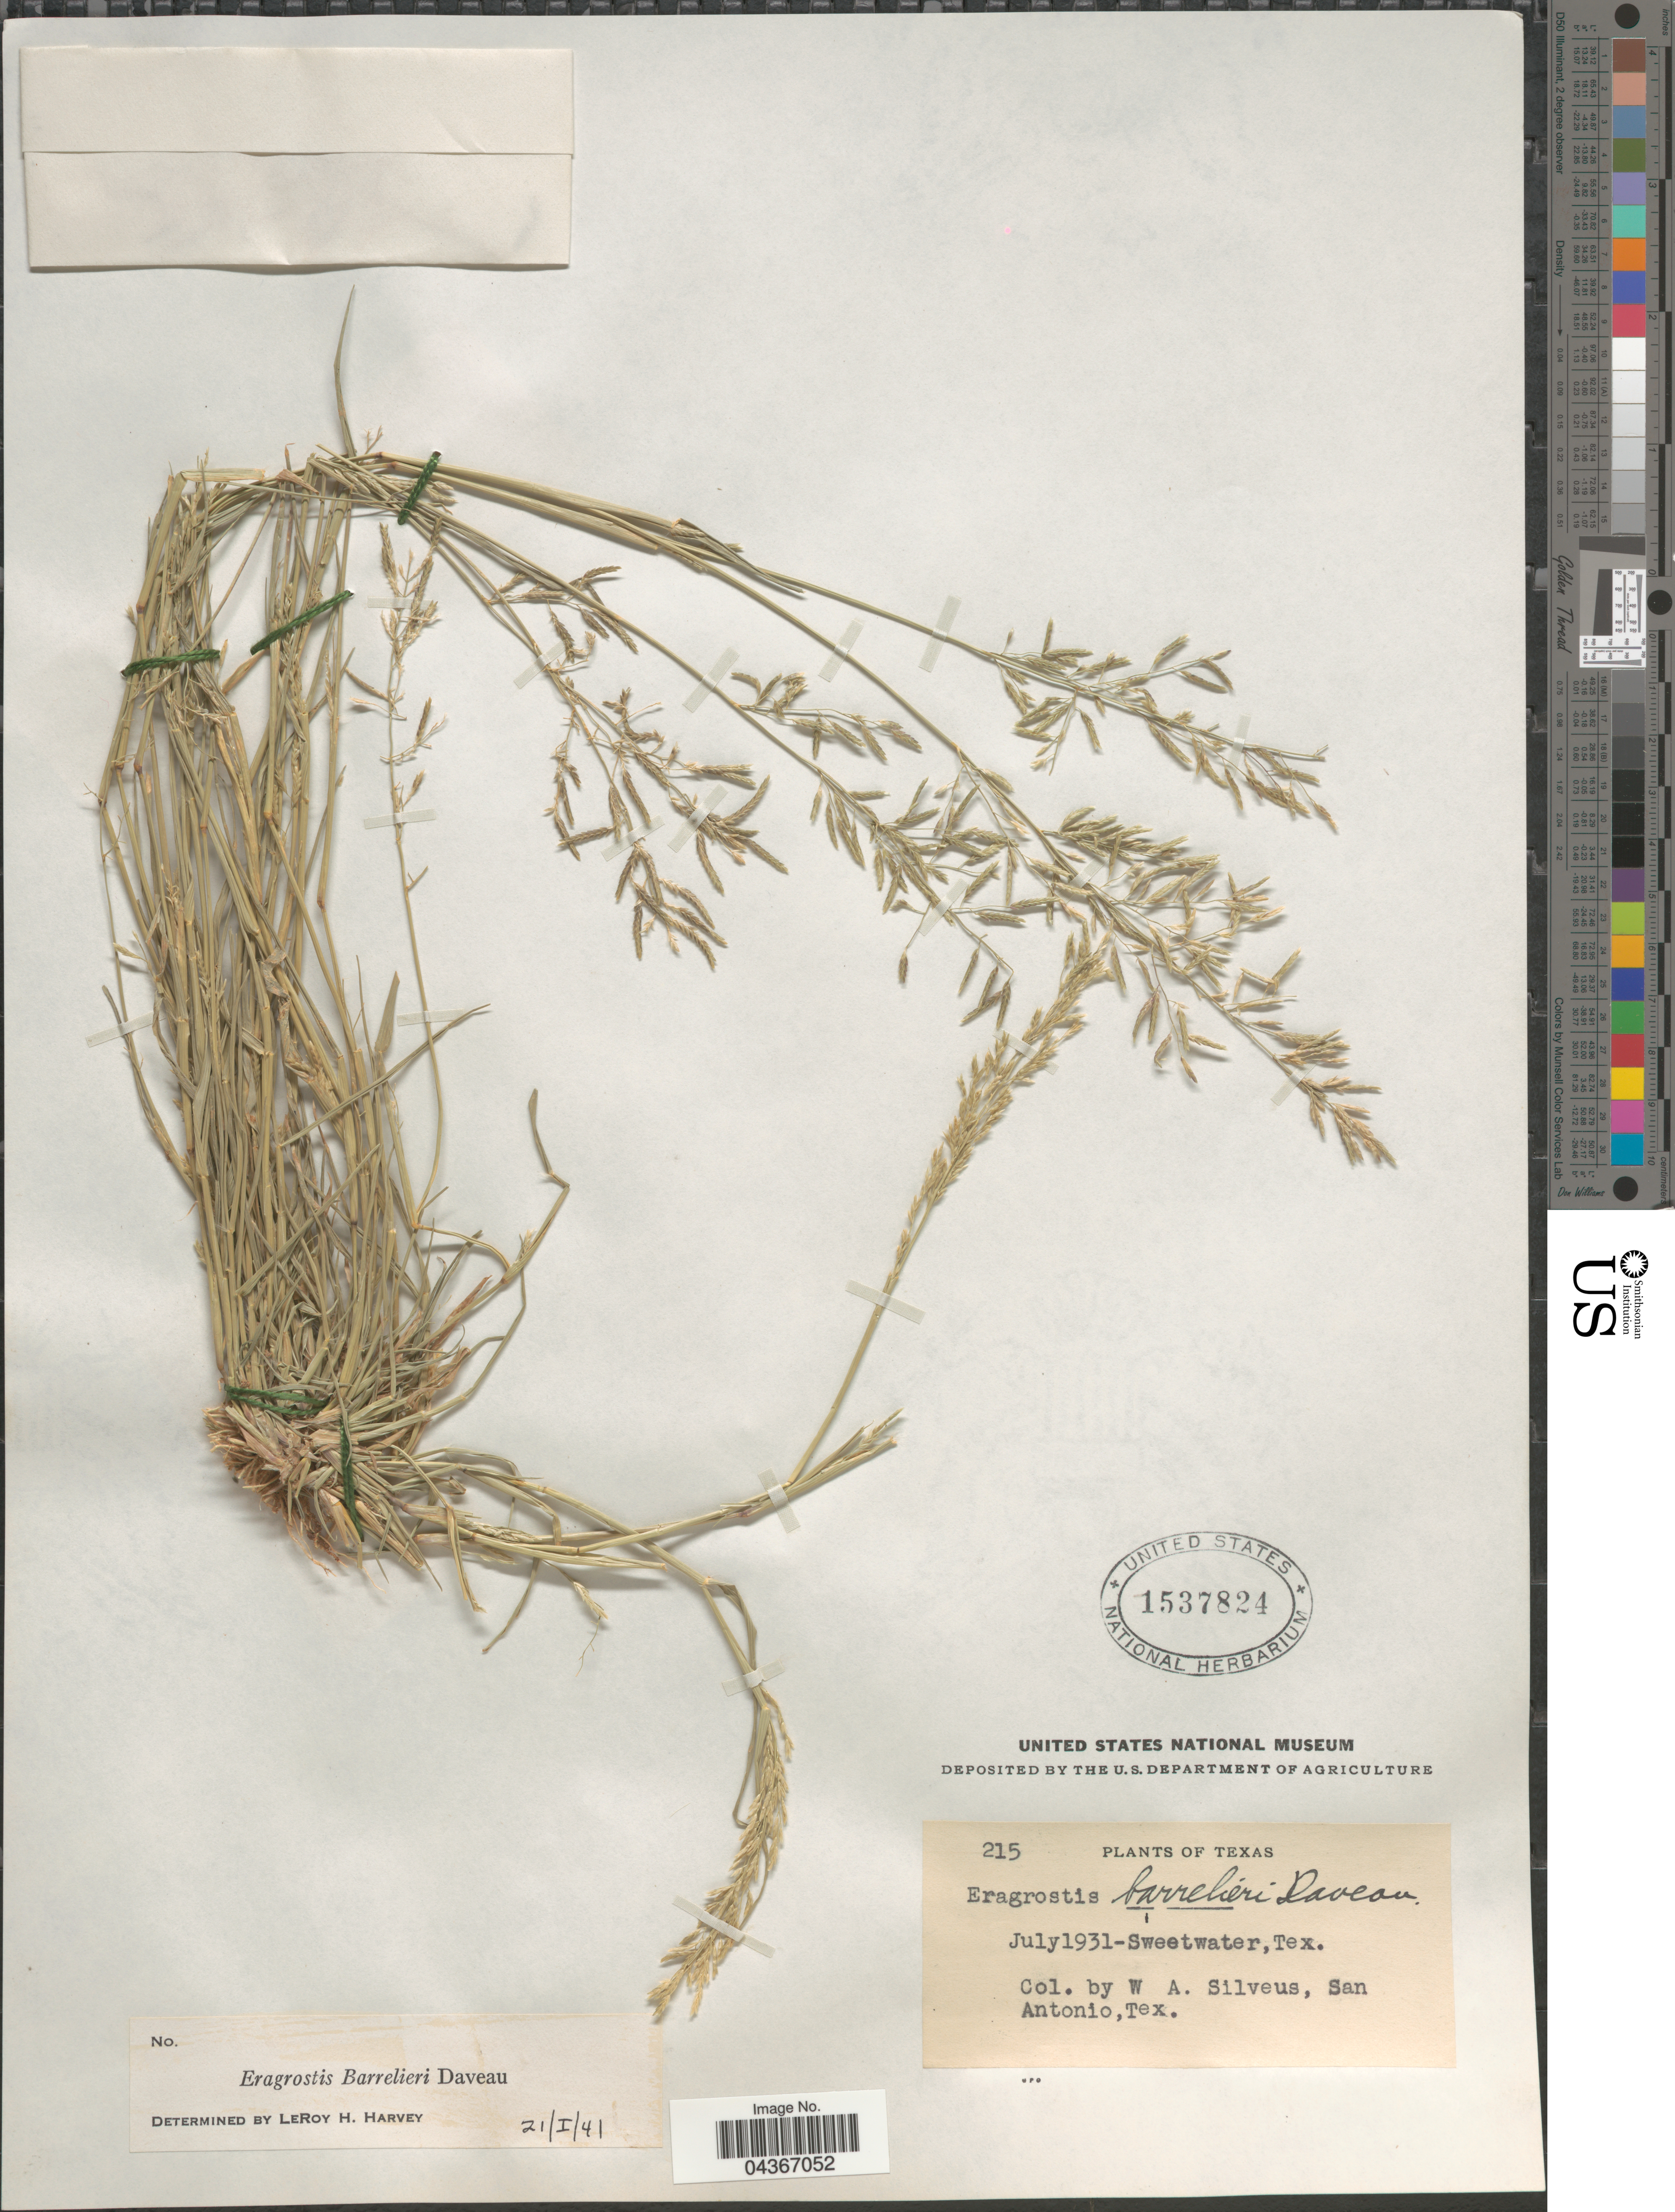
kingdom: Plantae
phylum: Tracheophyta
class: Liliopsida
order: Poales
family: Poaceae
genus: Eragrostis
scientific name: Eragrostis barrelieri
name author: Daveau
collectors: W. Silveus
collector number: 215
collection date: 1931-07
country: United States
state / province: Texas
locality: Sweetwater.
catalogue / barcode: US 1537824